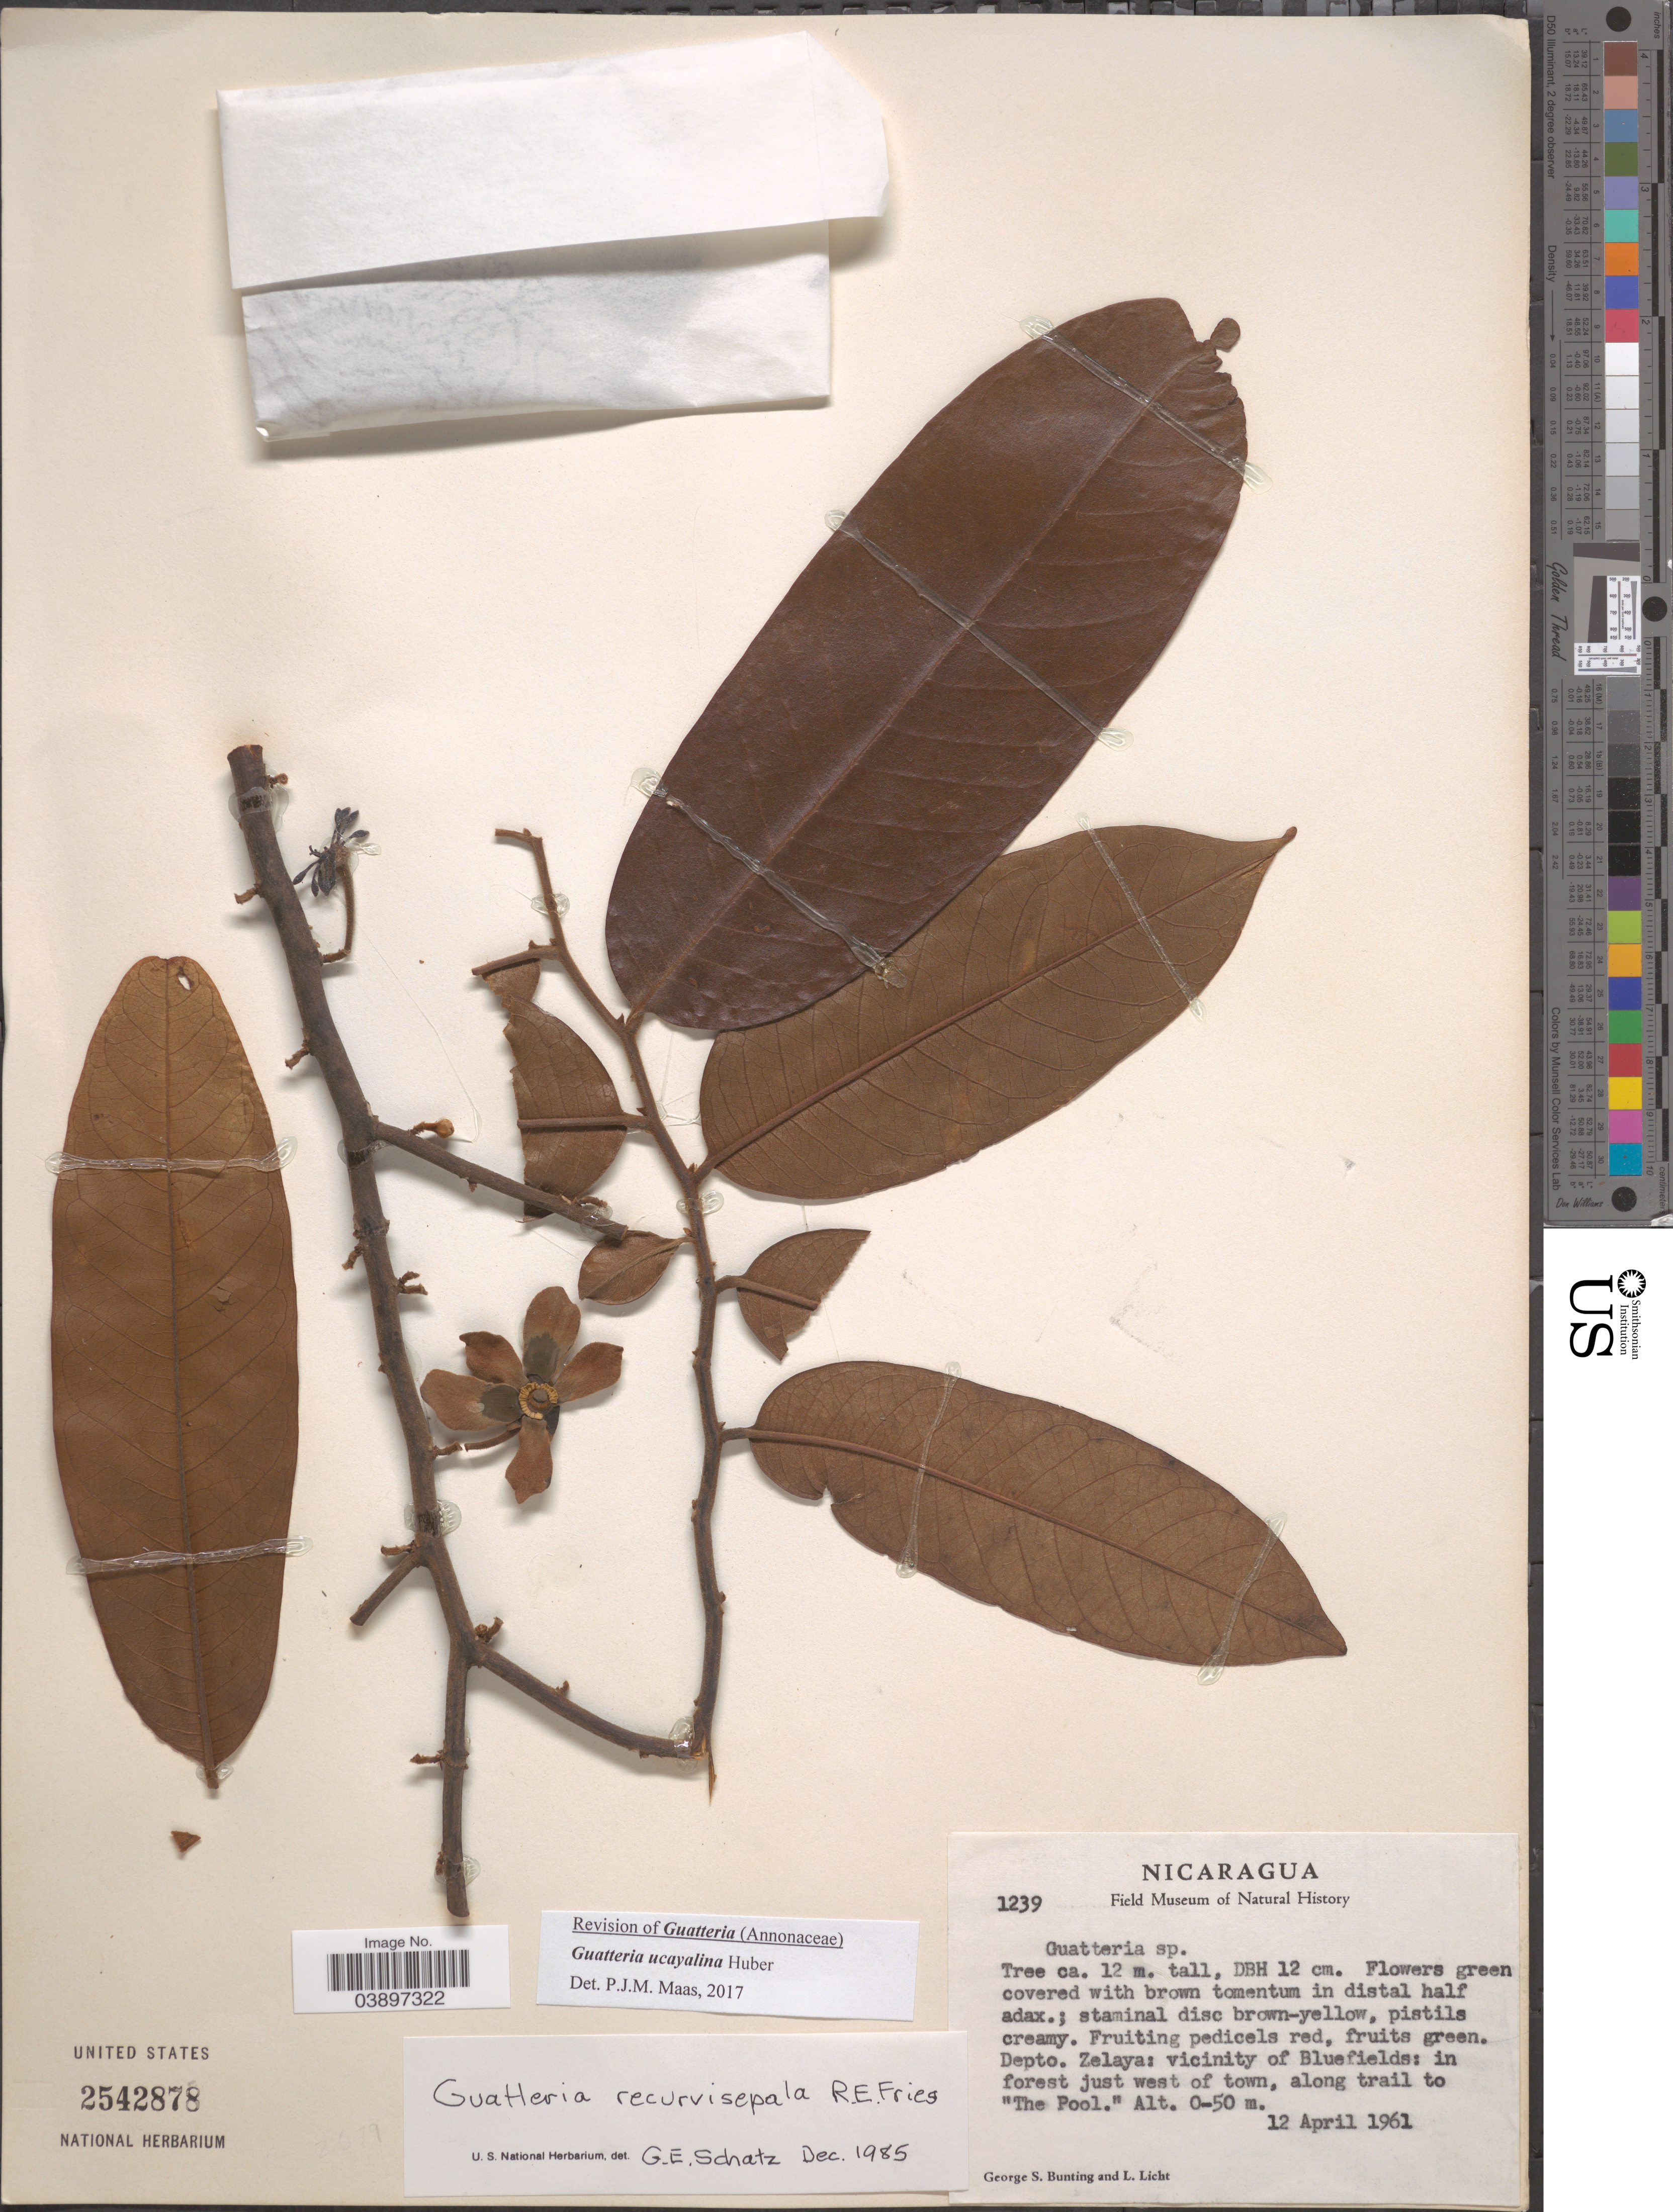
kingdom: Plantae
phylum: Tracheophyta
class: Magnoliopsida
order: Magnoliales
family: Annonaceae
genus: Guatteria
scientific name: Guatteria ucayalina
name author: Huber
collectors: G. S. Bunting & L. Licht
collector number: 1239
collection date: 1961-04-12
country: Nicaragua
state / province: Atlántico Sur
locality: Depto. Zelaya: vicinity of Bluefields: in forest just west of town, along trail to 'The Pool.'.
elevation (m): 0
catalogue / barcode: US 2542878